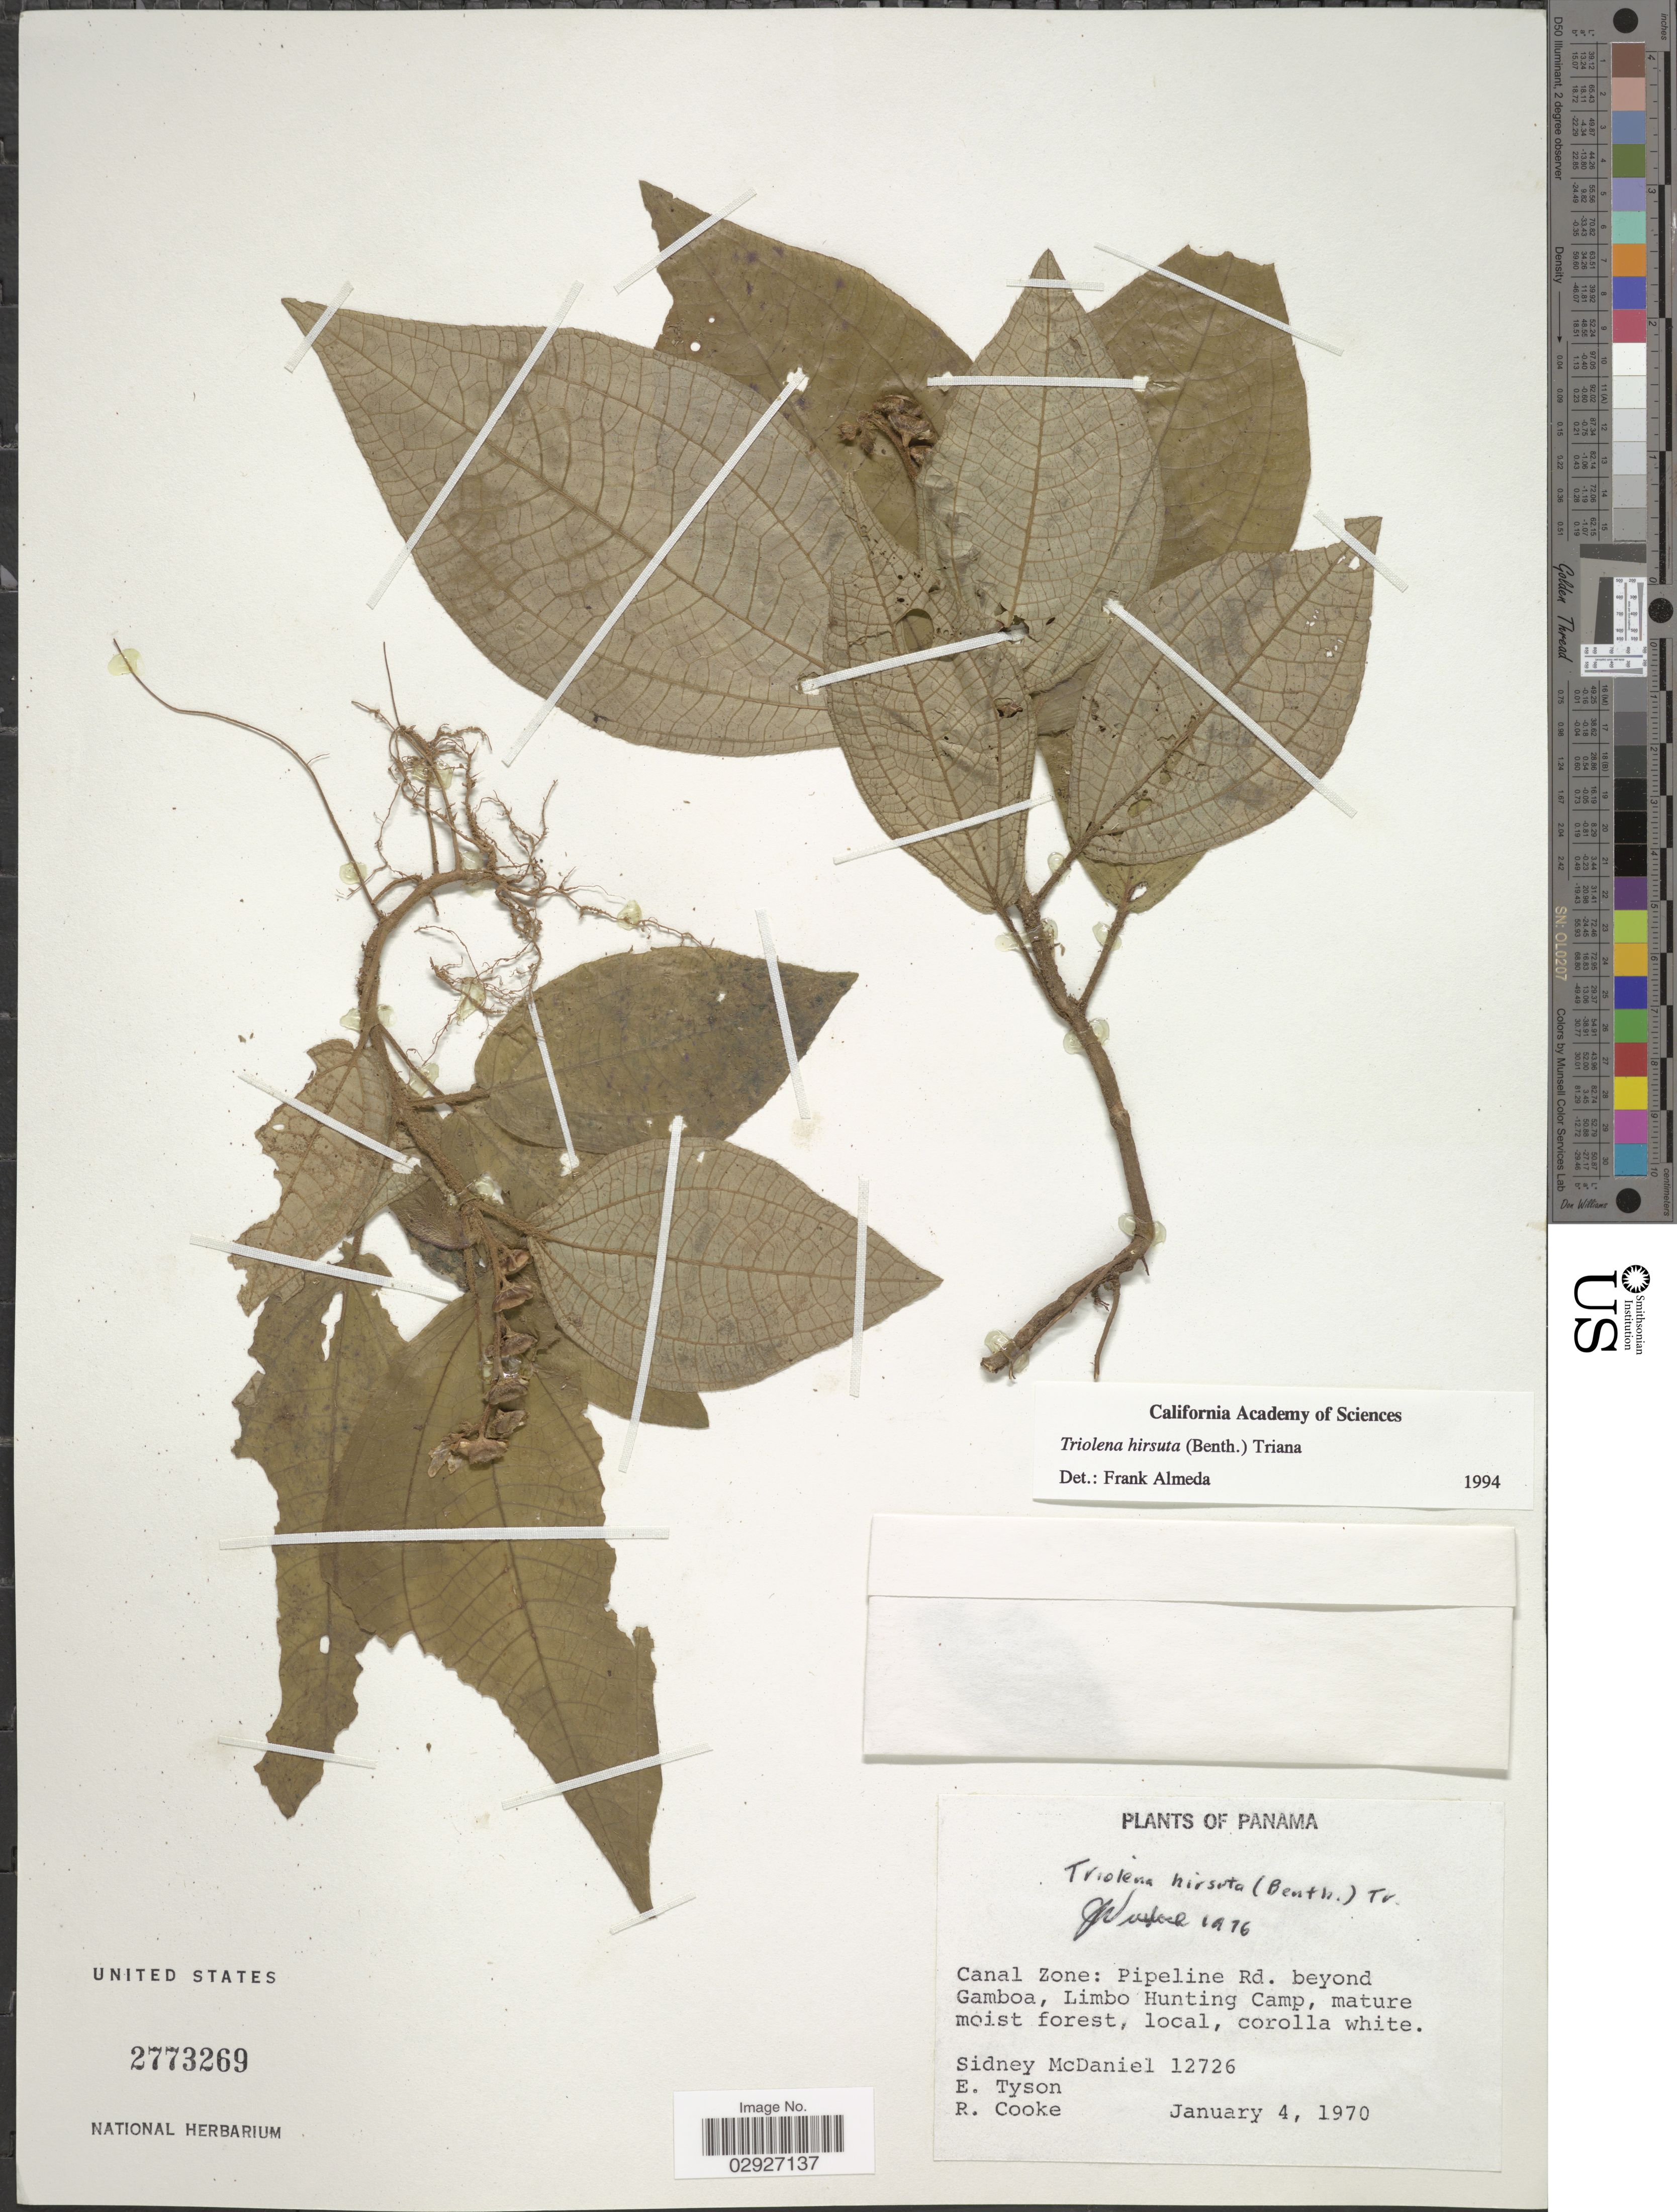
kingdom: Plantae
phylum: Tracheophyta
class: Magnoliopsida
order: Myrtales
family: Melastomataceae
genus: Triolena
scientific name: Triolena hirsuta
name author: (Benth.) Triana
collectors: S. McDaniel, E. Tyson & R. Cooke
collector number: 12726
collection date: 1970-01-04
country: Panama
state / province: Colón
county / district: Canal Zone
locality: Canal Zone, Pipeline Rd. beyond Gamboa, Limbo Hunting Camp.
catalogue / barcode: US 2773269